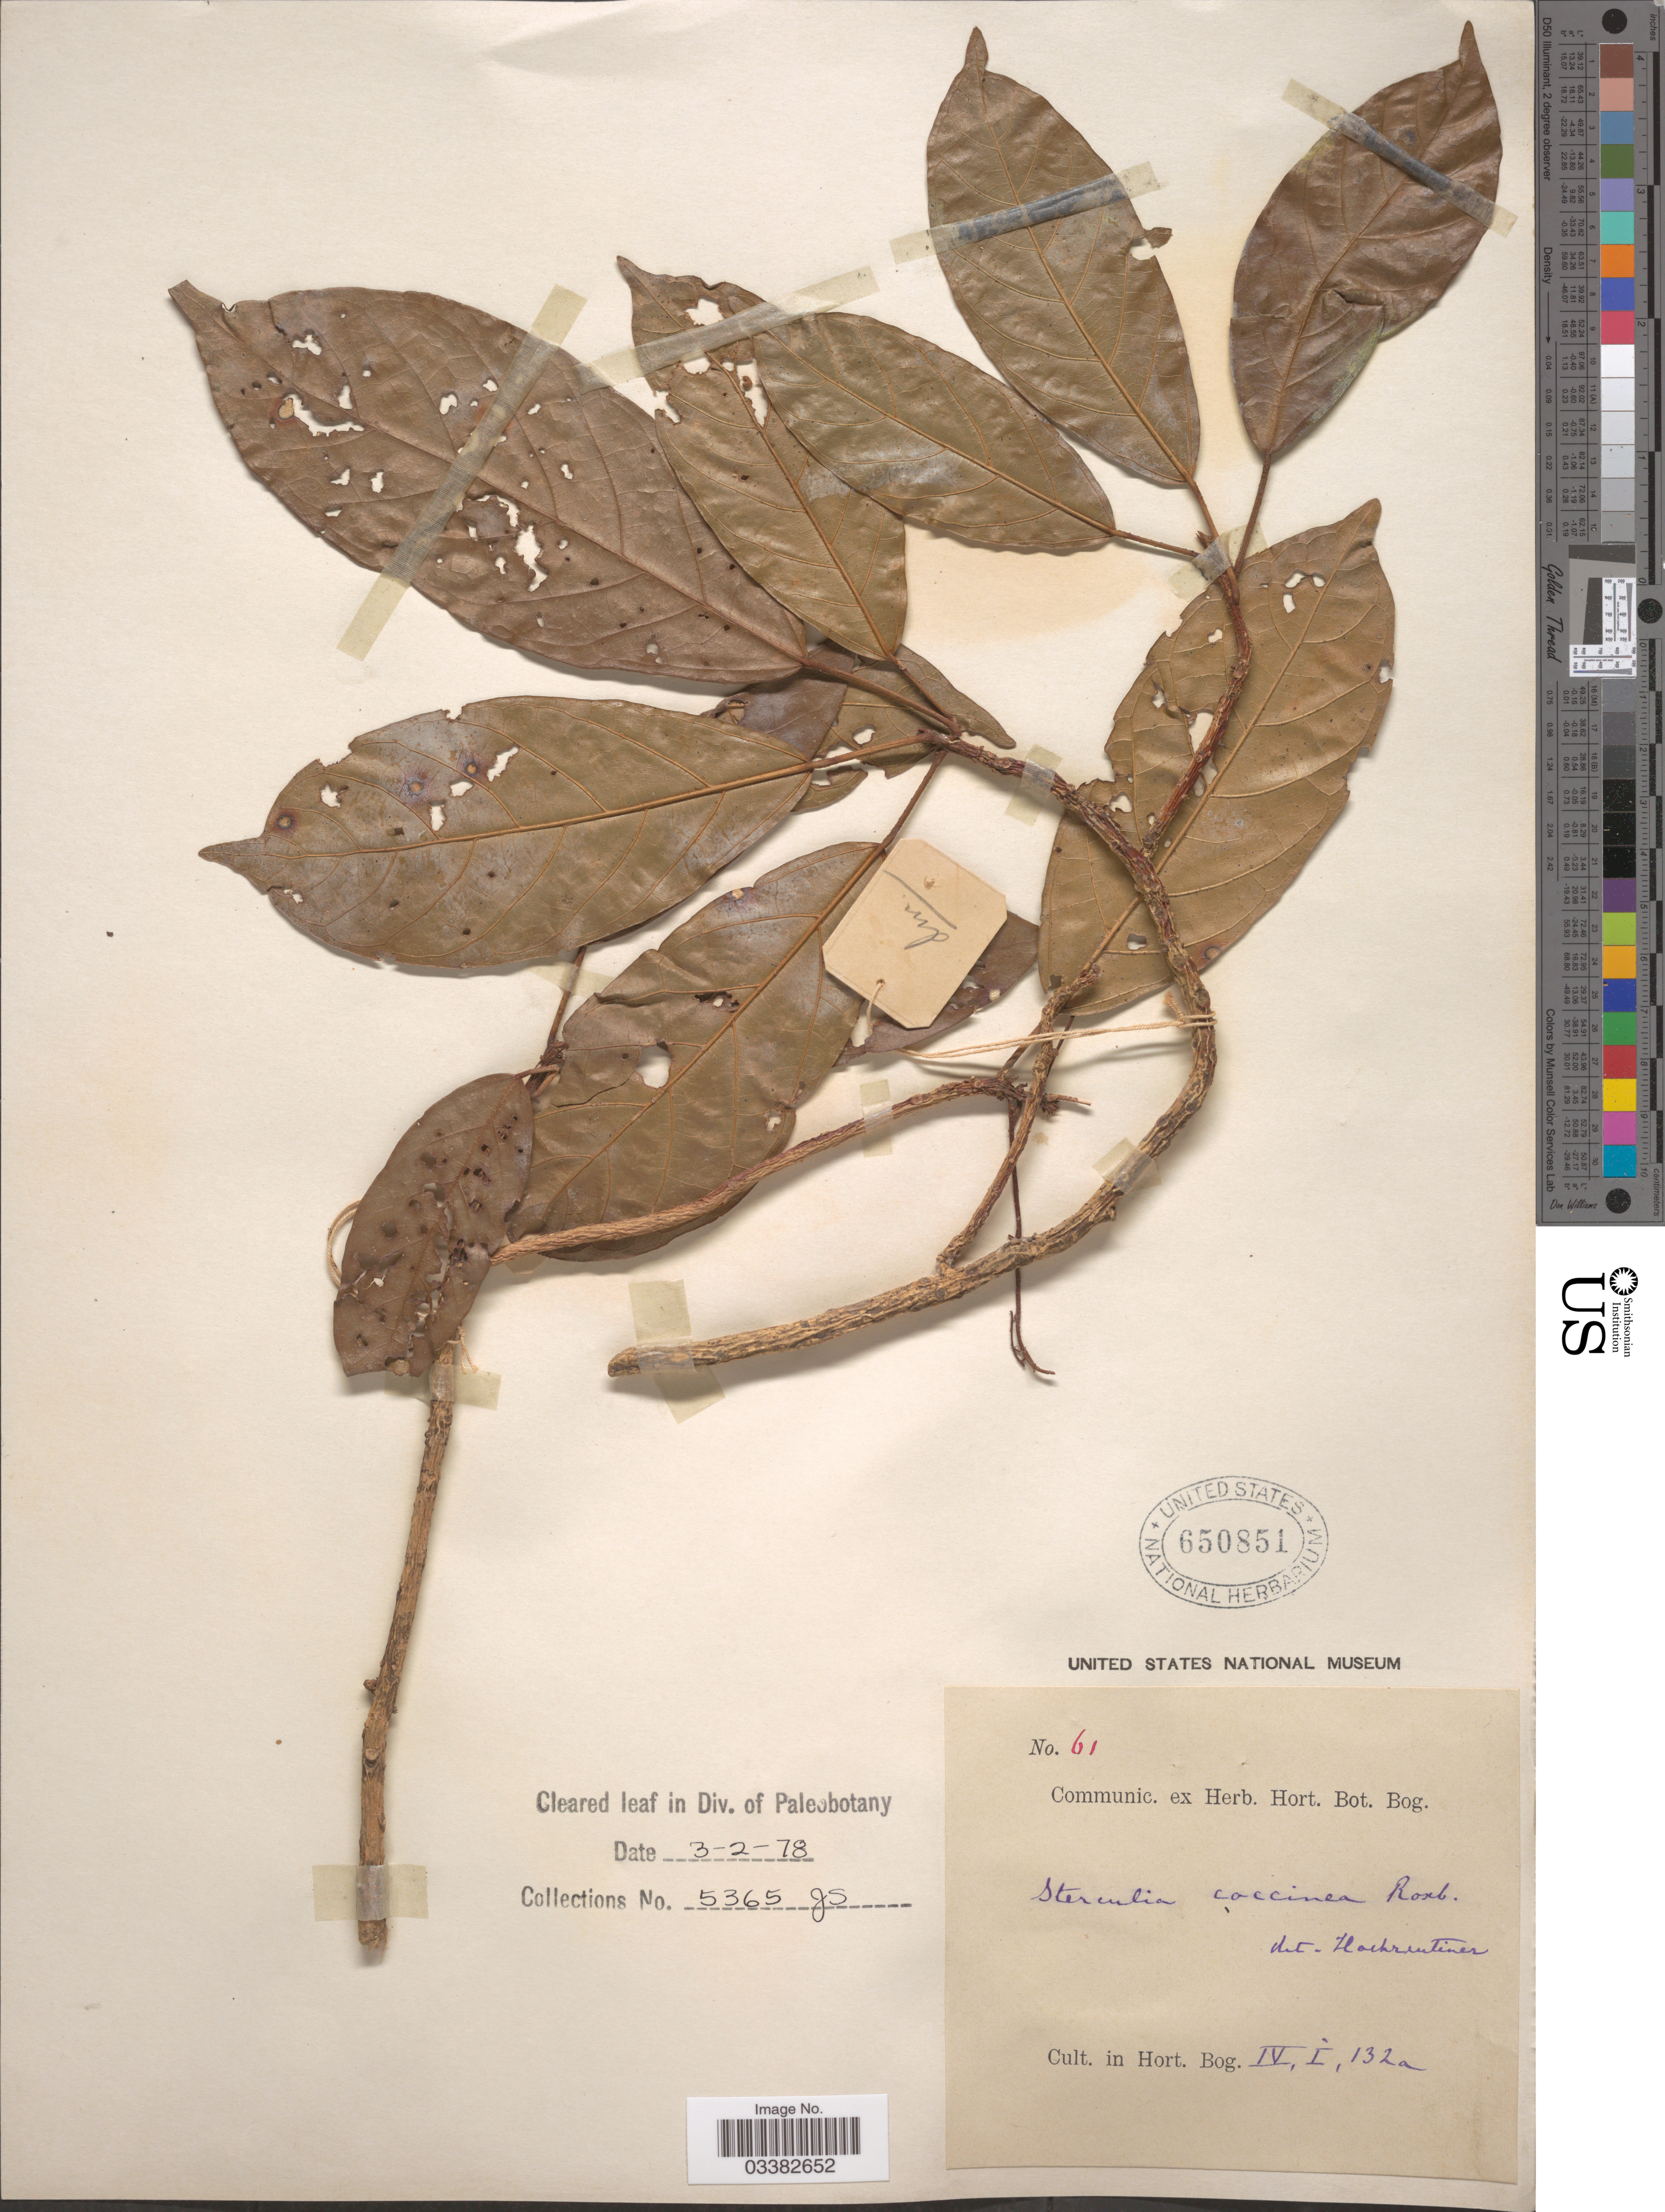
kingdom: Plantae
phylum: Tracheophyta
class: Magnoliopsida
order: Malvales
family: Malvaceae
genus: Sterculia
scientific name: Sterculia coccinea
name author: Roxb.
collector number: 61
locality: Cult. in Hort. Bog. IV, I, 132a.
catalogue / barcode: US 650851